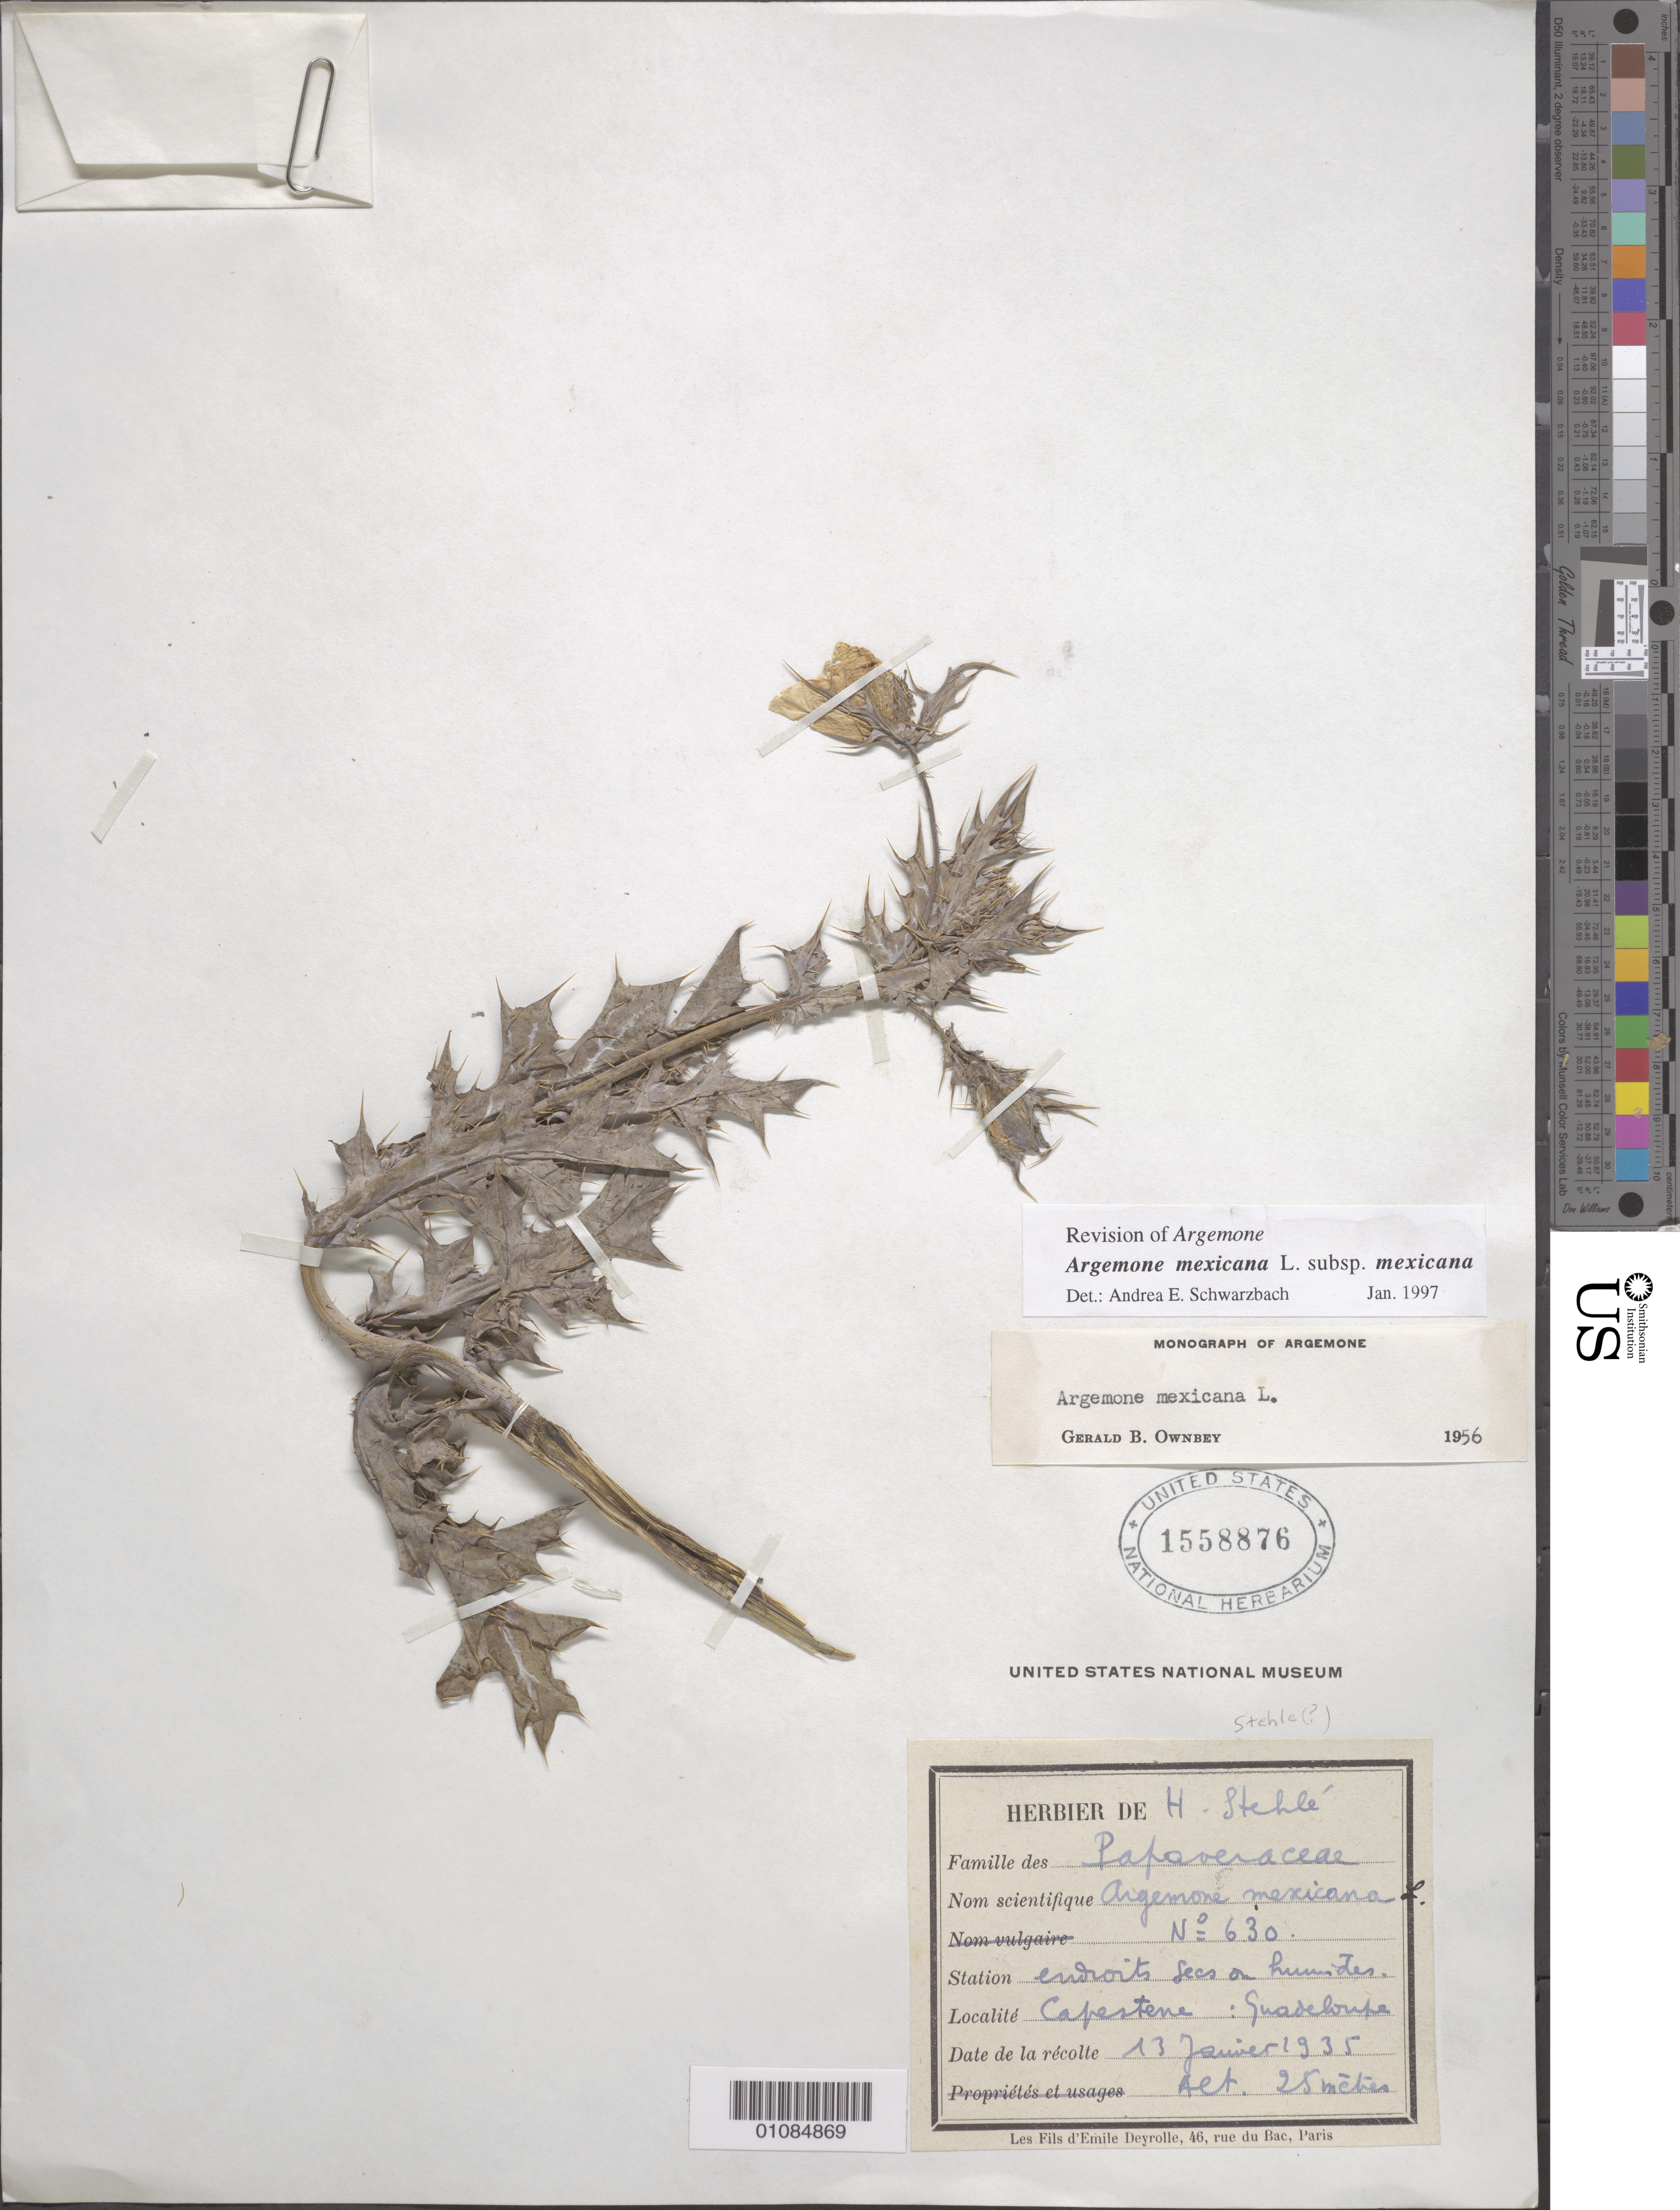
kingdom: Plantae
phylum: Tracheophyta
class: Magnoliopsida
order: Ranunculales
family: Papaveraceae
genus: Argemone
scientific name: Argemone mexicana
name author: L.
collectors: H. Stehlé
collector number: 630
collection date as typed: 13 Jan 1935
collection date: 1935-01-13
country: Guadeloupe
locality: Capesterre(?): Guadeloupe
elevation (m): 25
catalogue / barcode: US 1558876